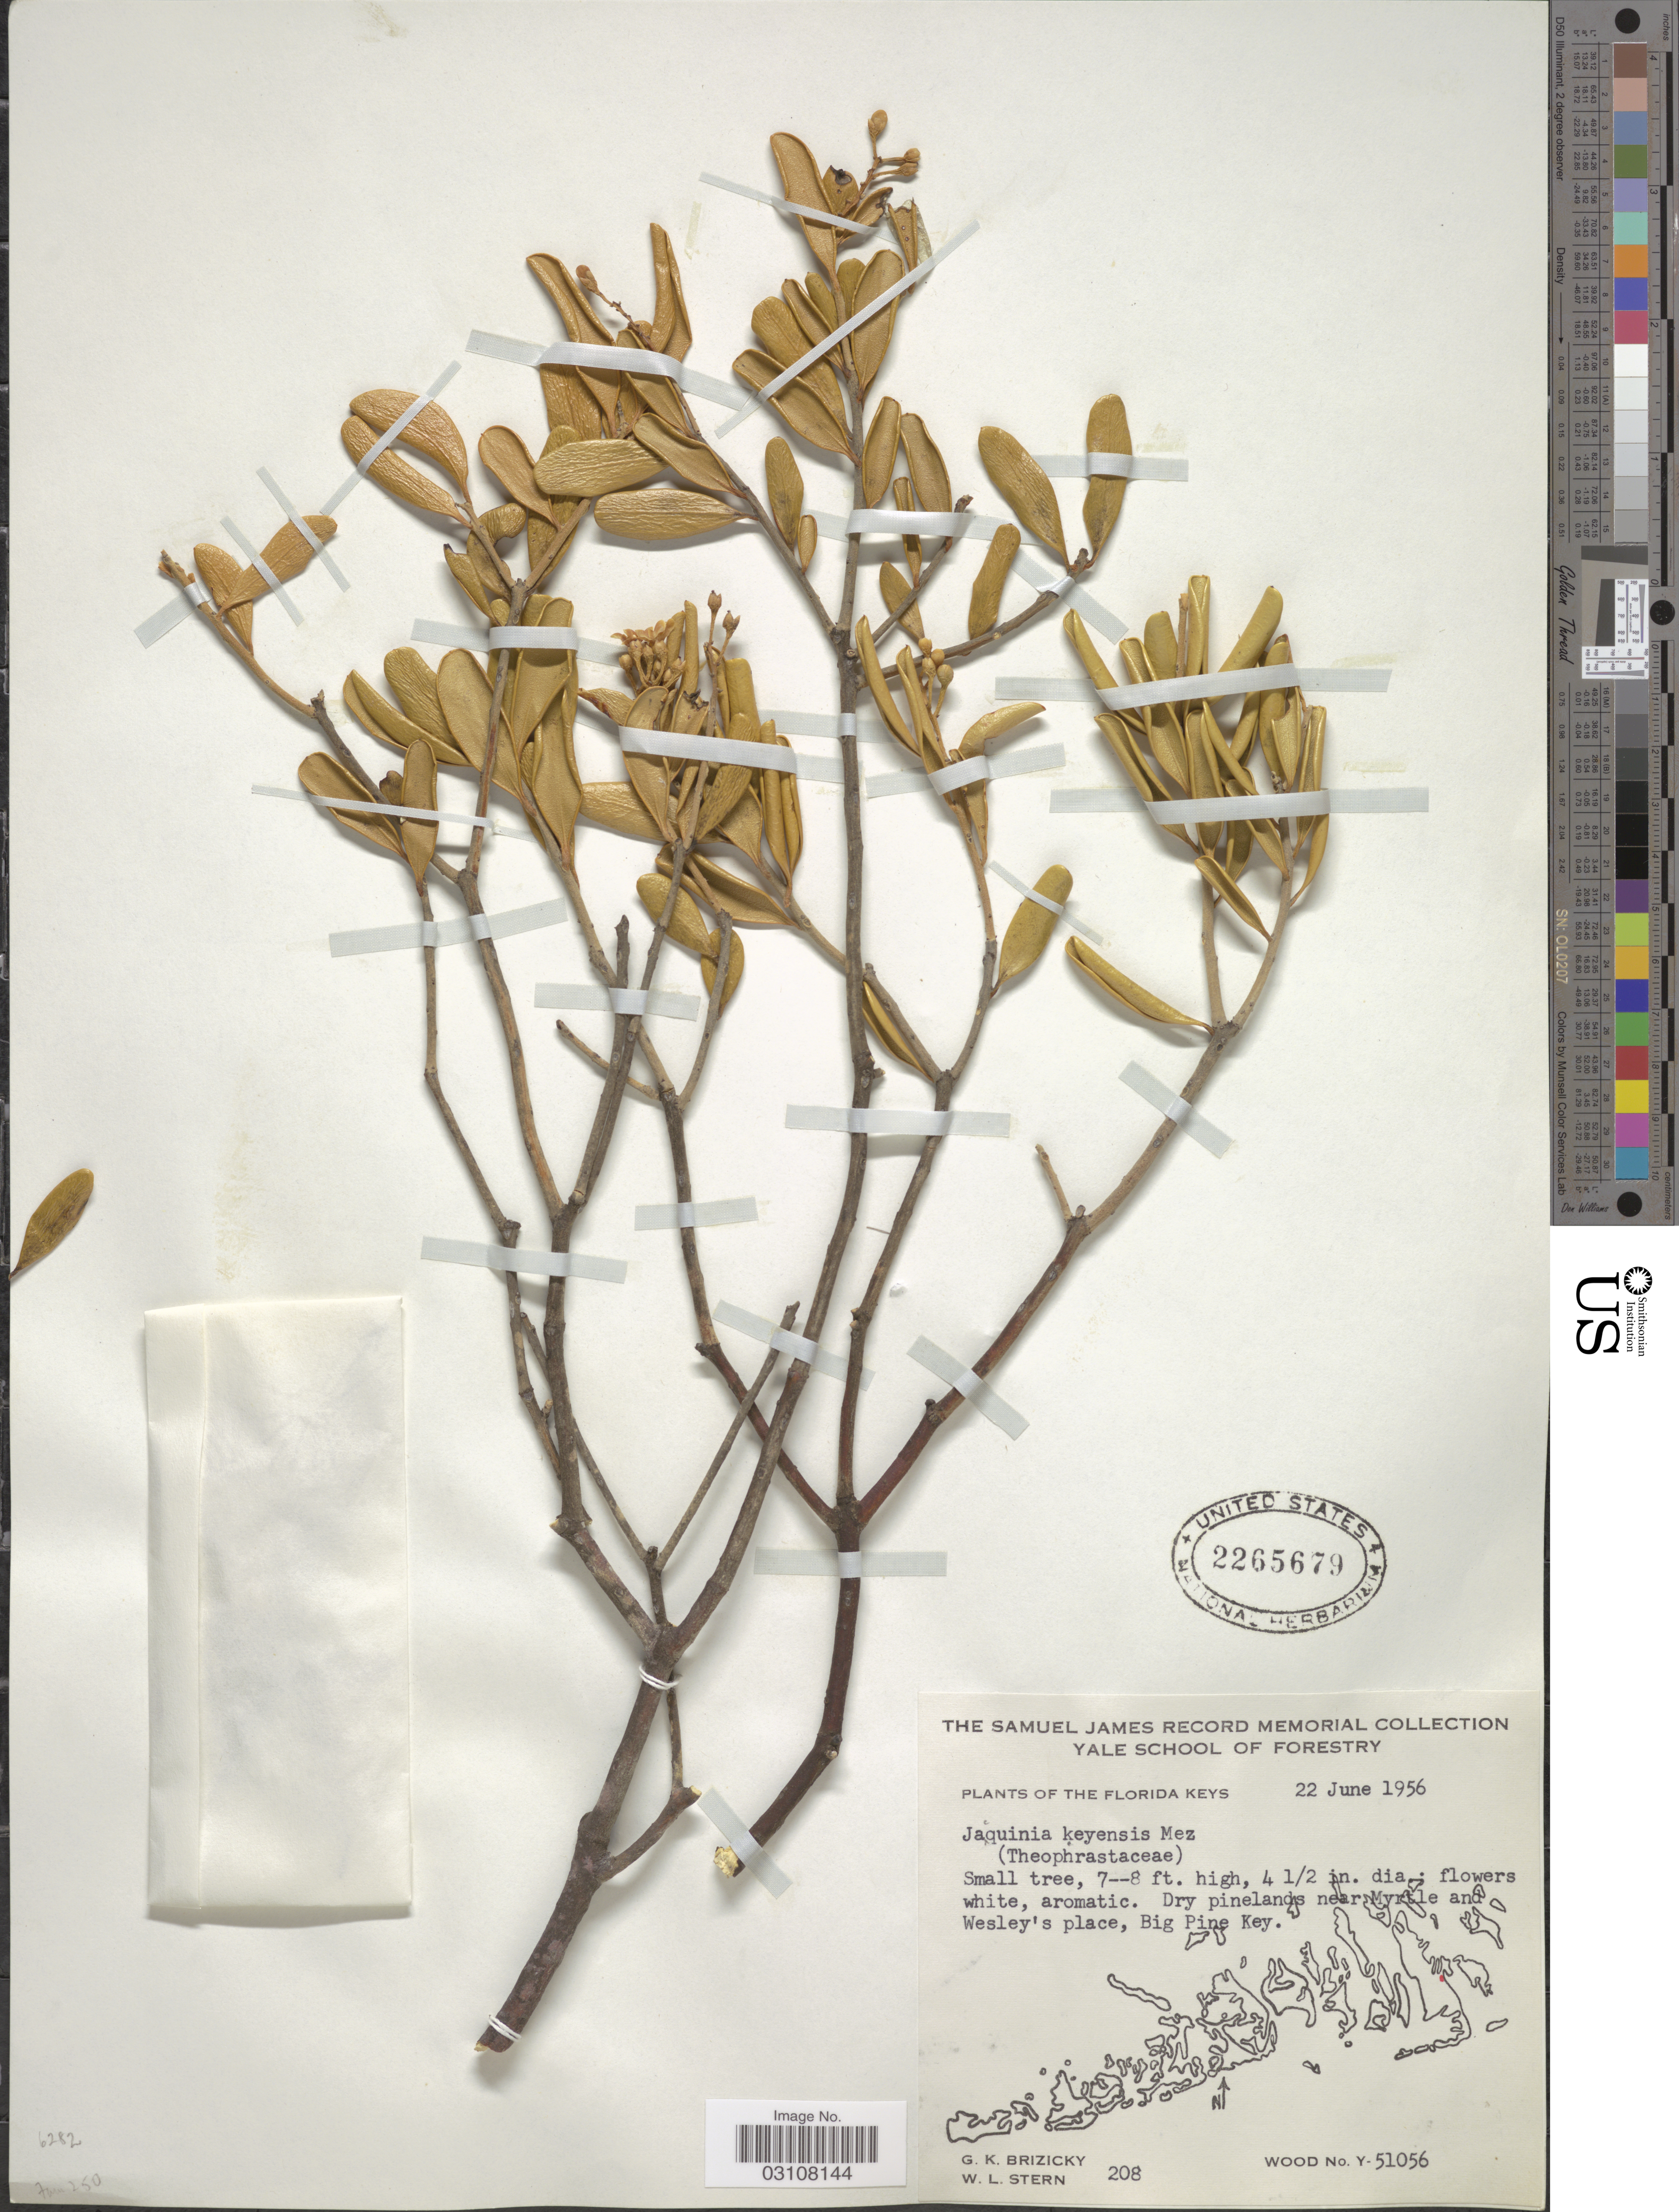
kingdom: Plantae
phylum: Tracheophyta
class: Magnoliopsida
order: Ericales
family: Primulaceae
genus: Jacquinia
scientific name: Jacquinia keyensis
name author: Mez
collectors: G. K. Brizicky & W. L. Stern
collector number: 208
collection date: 1956-06-22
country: United States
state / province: Florida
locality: The Florida Keys, Dry pinelands near Myrtle and Wesley's place, Big Pine Key.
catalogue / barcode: US 2265679